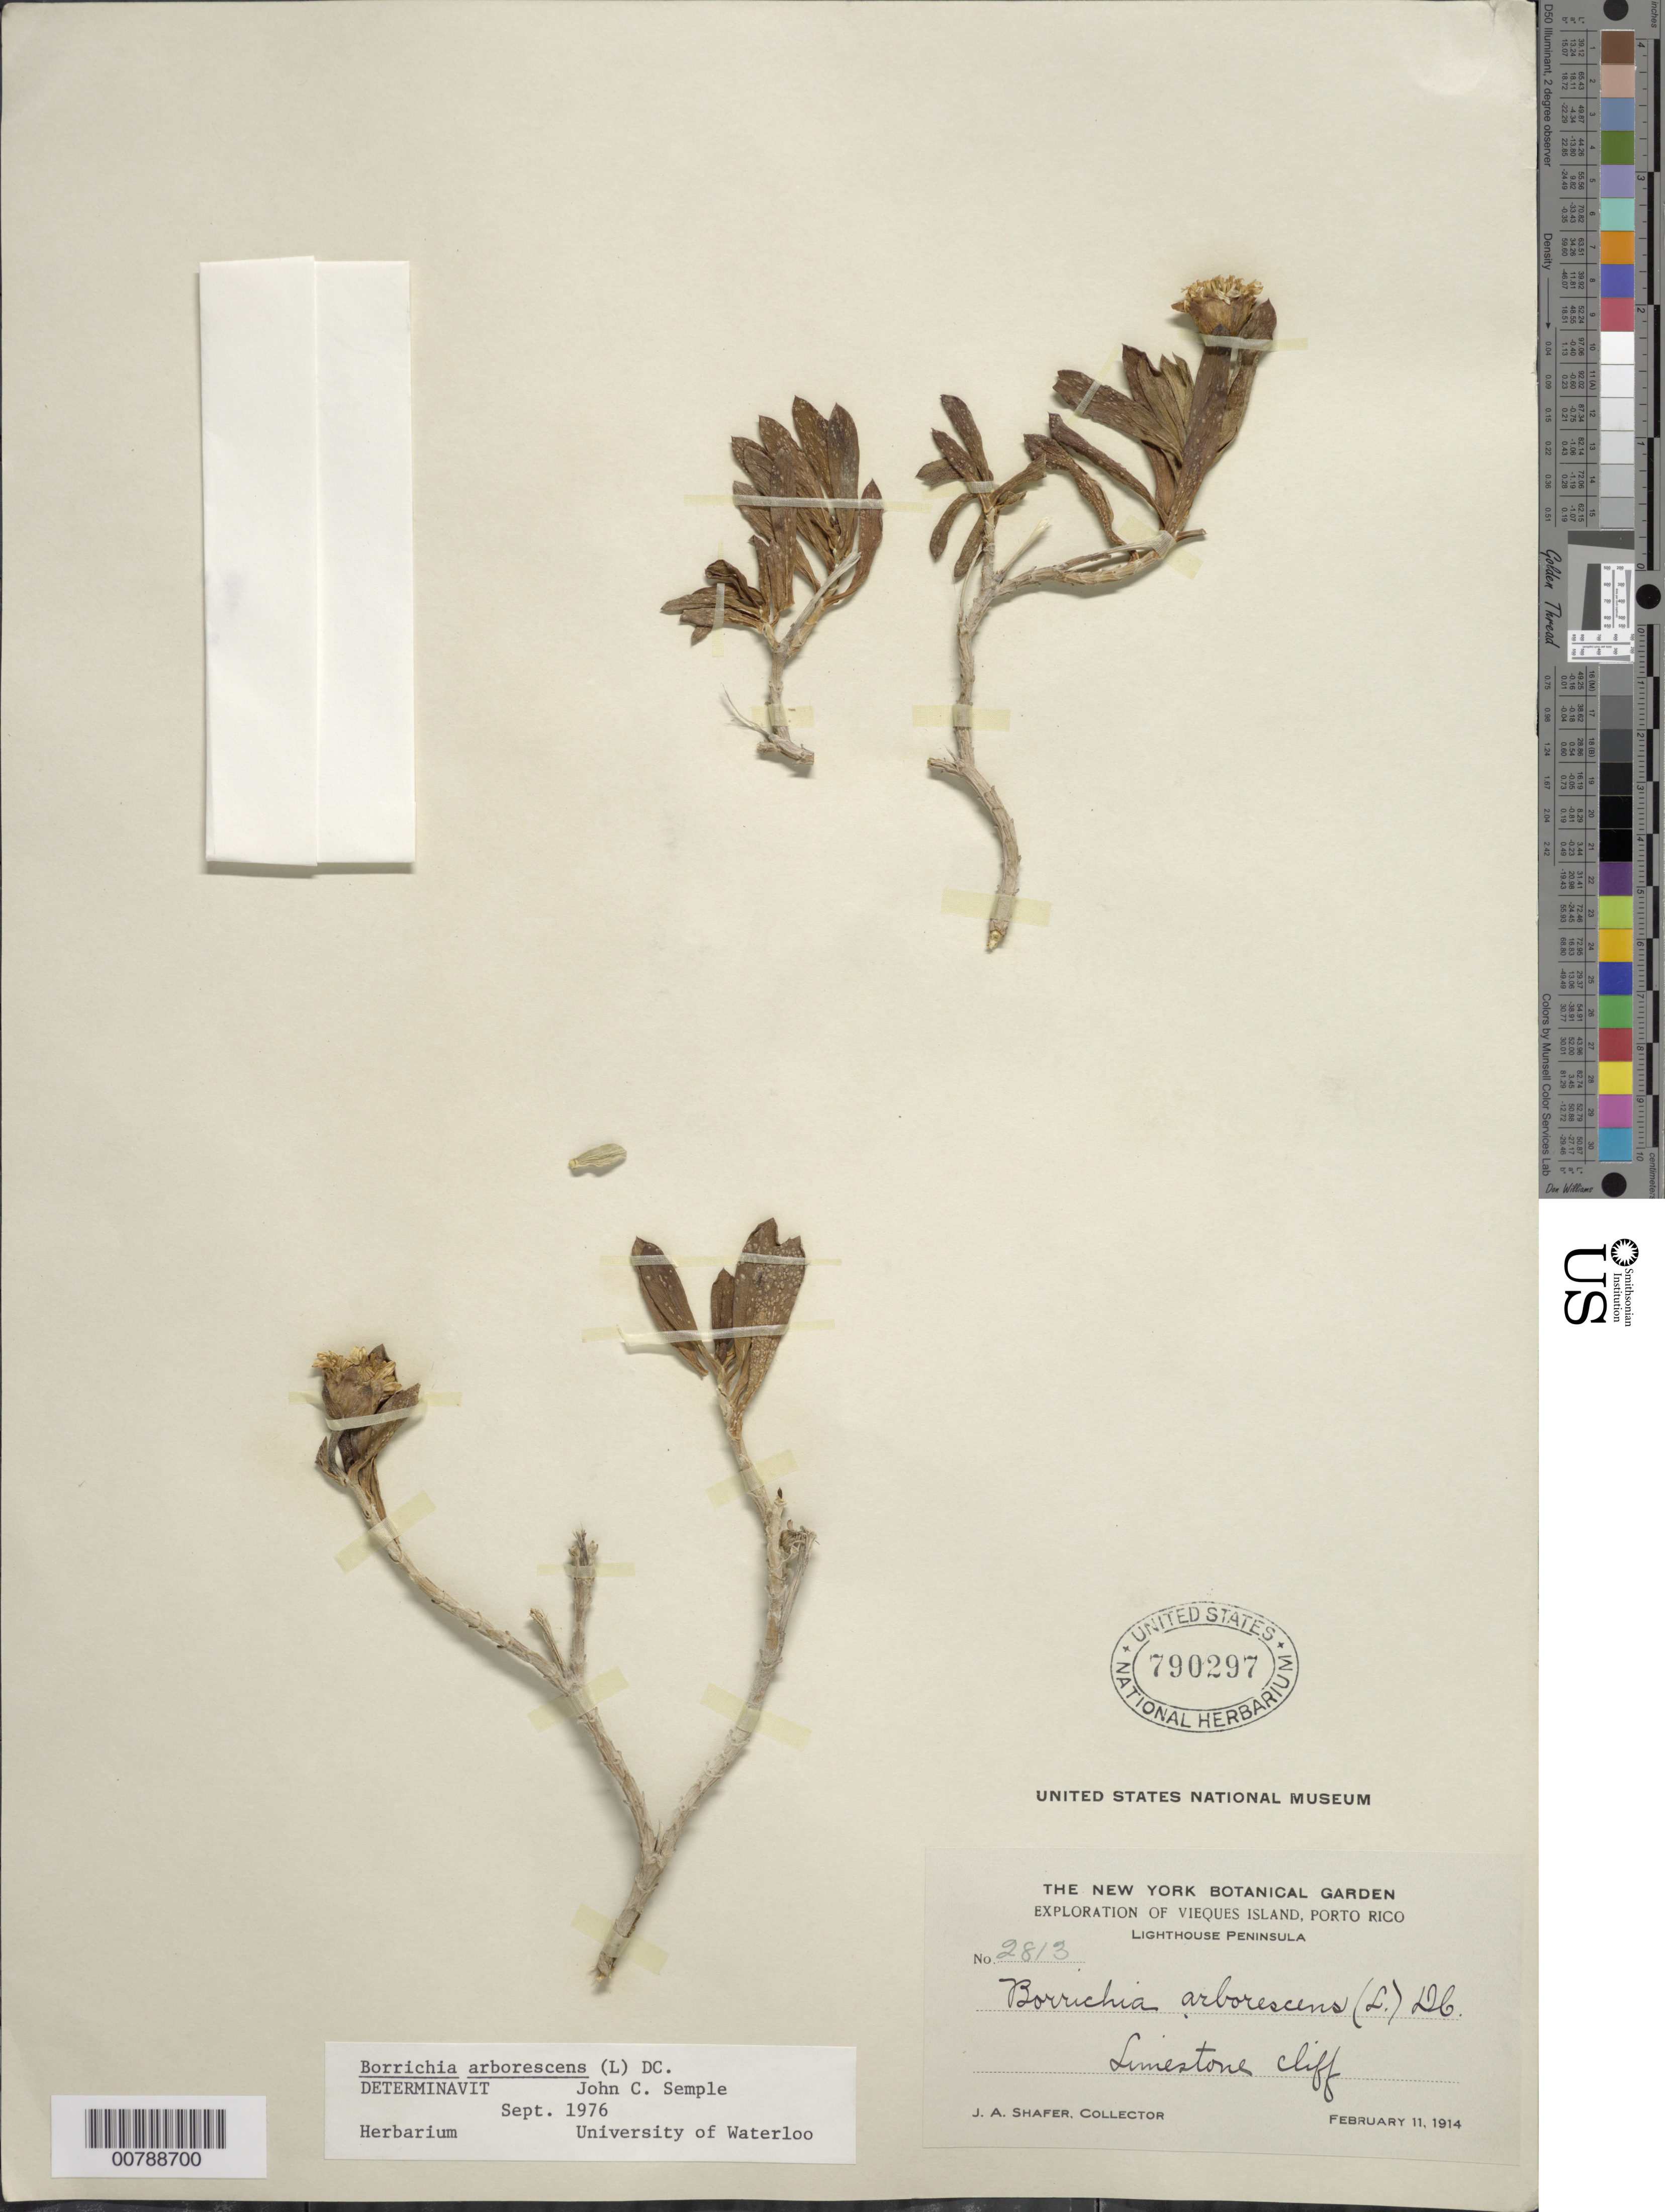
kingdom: Plantae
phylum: Tracheophyta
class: Magnoliopsida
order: Asterales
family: Asteraceae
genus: Borrichia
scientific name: Borrichia arborescens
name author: (L.) DC.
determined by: Semple, J. C.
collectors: J. A. Shafer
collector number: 2813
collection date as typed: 11 Feb 1914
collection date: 1914-02-11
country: Puerto Rico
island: Vieques I.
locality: Lighthouse Peninsula. Limestone cliff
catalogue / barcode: US 790297